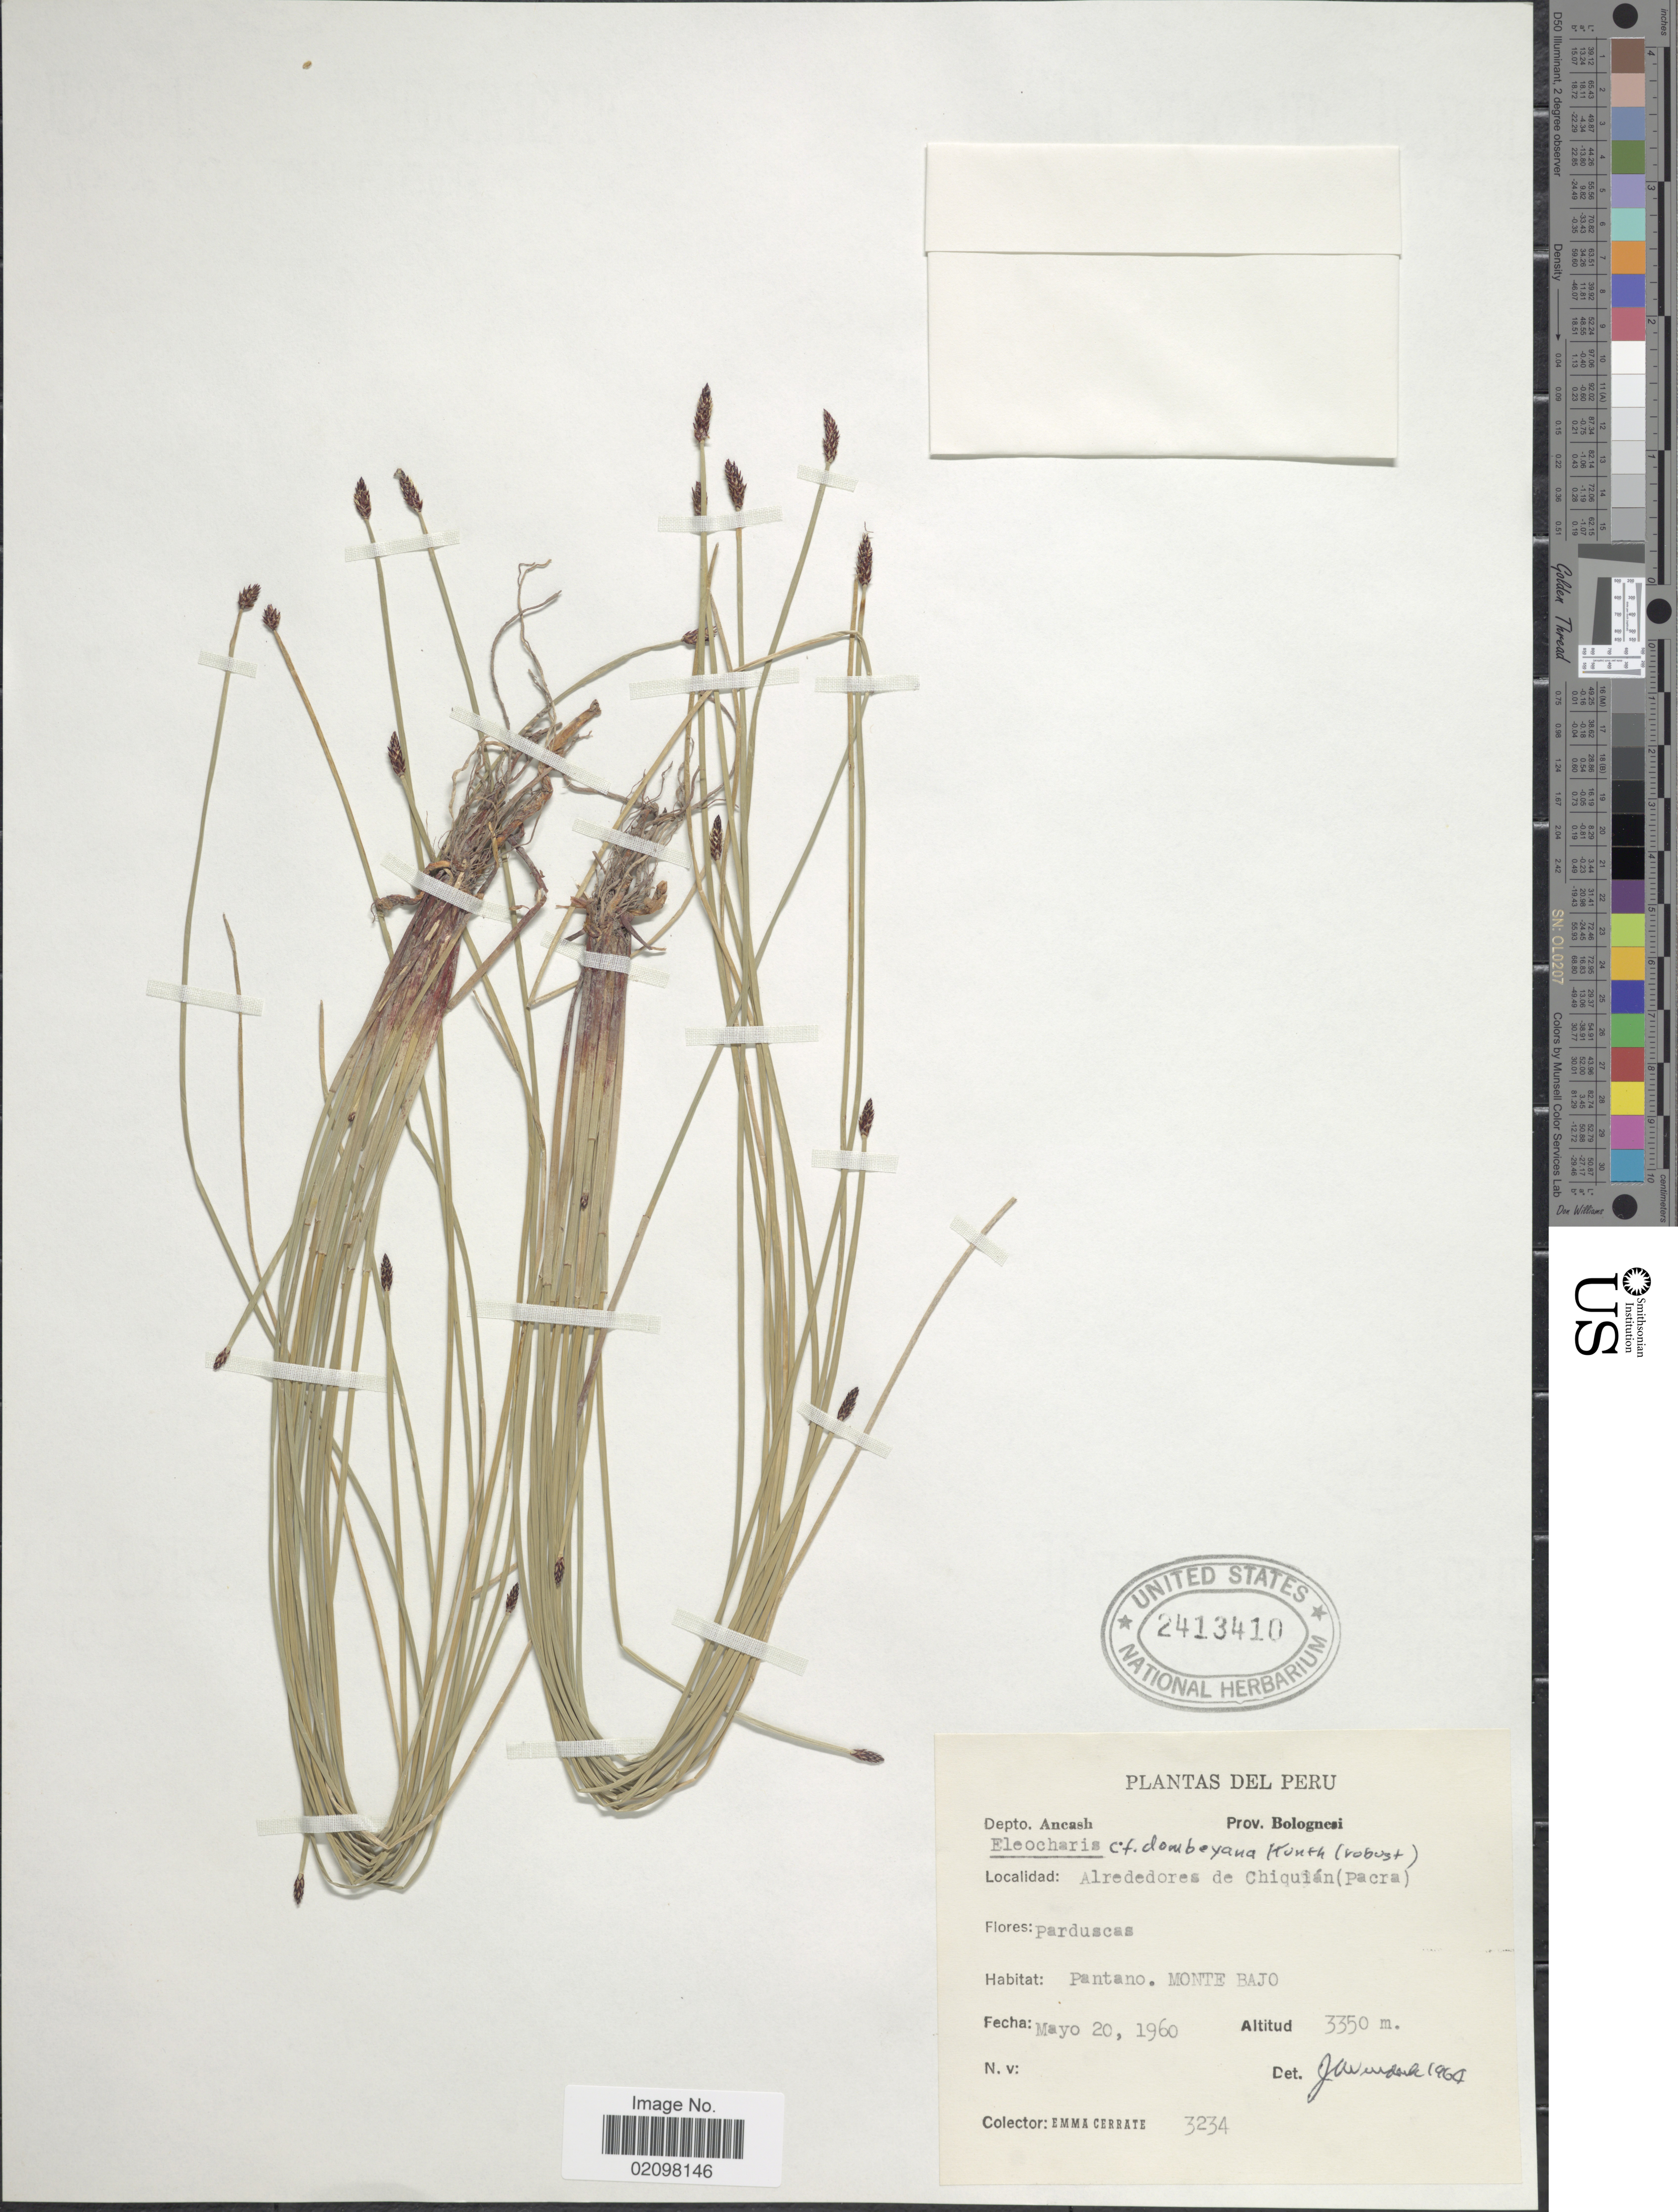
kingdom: Plantae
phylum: Tracheophyta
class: Liliopsida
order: Poales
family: Cyperaceae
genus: Eleocharis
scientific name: Eleocharis dombeyana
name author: Kunth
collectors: E. Cerrate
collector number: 3234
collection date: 1960-05-20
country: Peru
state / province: Ancash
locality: Prov. Bolognesi. Pantano, Monte Bajo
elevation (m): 3350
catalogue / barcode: US 2413410